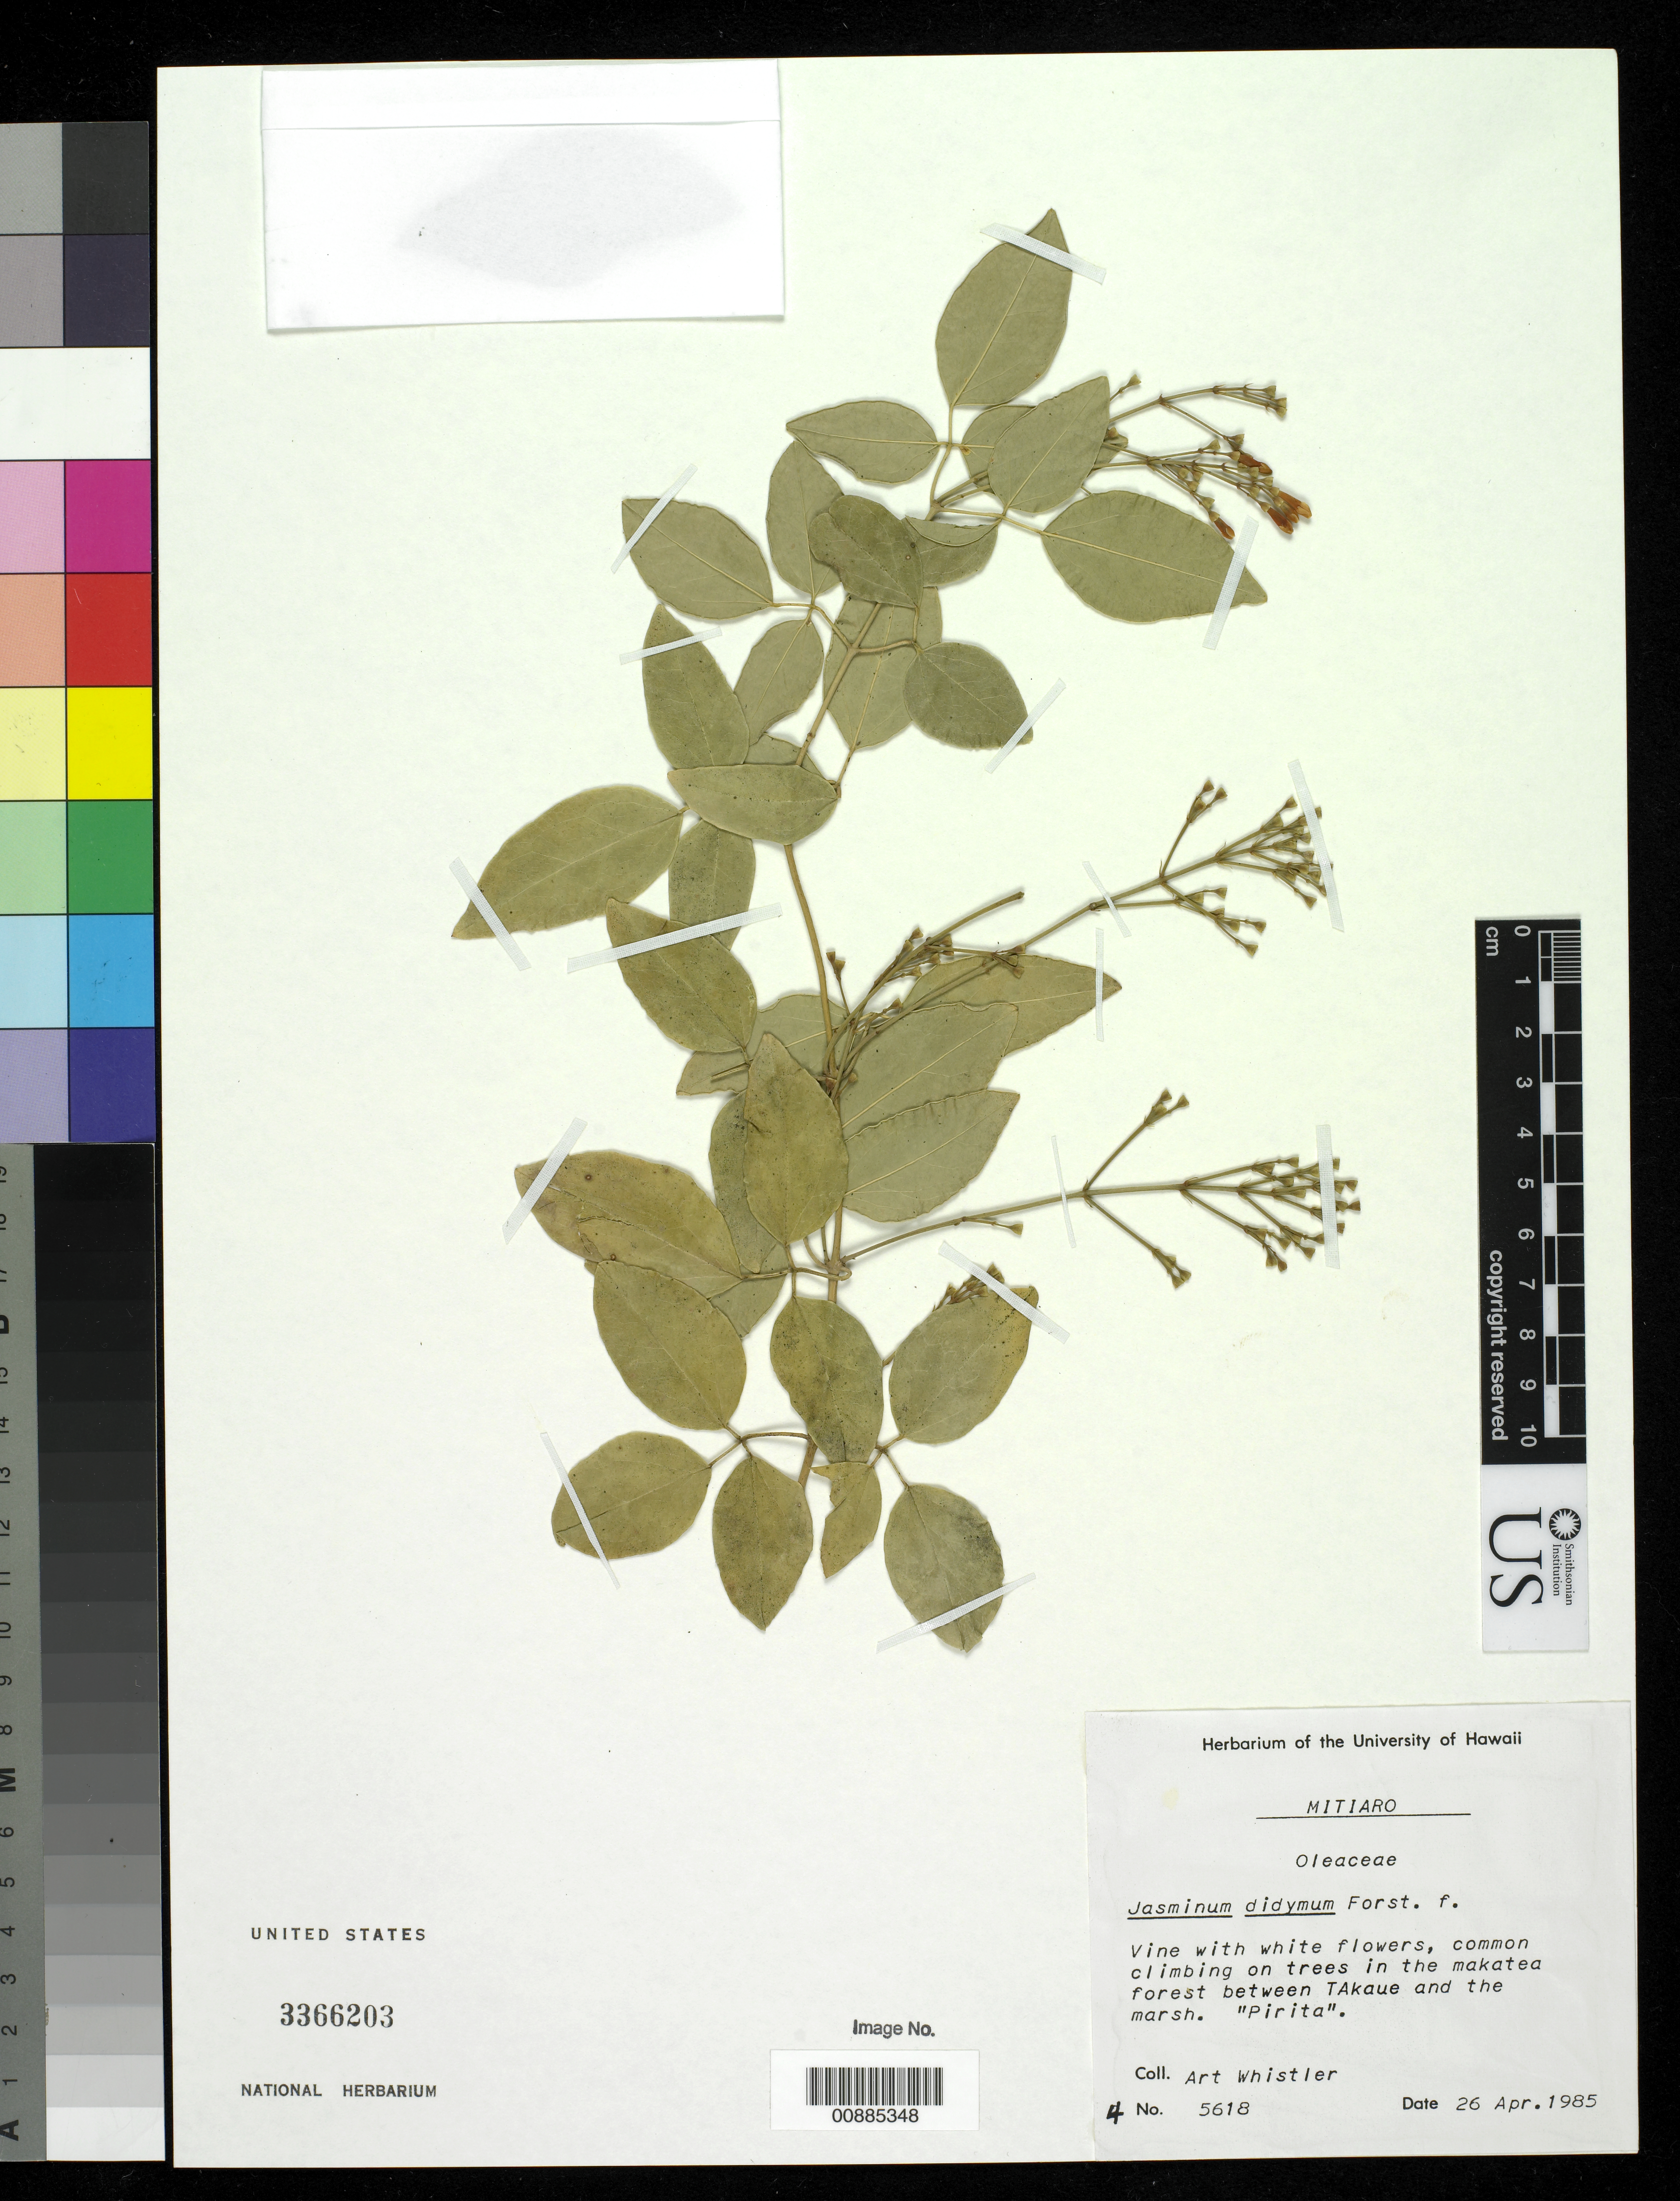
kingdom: Plantae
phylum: Tracheophyta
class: Magnoliopsida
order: Lamiales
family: Oleaceae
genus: Jasminum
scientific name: Jasminum didymum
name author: G. Forst.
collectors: A. Whistler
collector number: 5618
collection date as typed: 26 Apr 1985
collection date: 1985-04-26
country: Cook Islands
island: Mitiaro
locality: Makatea forest between Takaue and the marsh.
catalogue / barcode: US 3366203